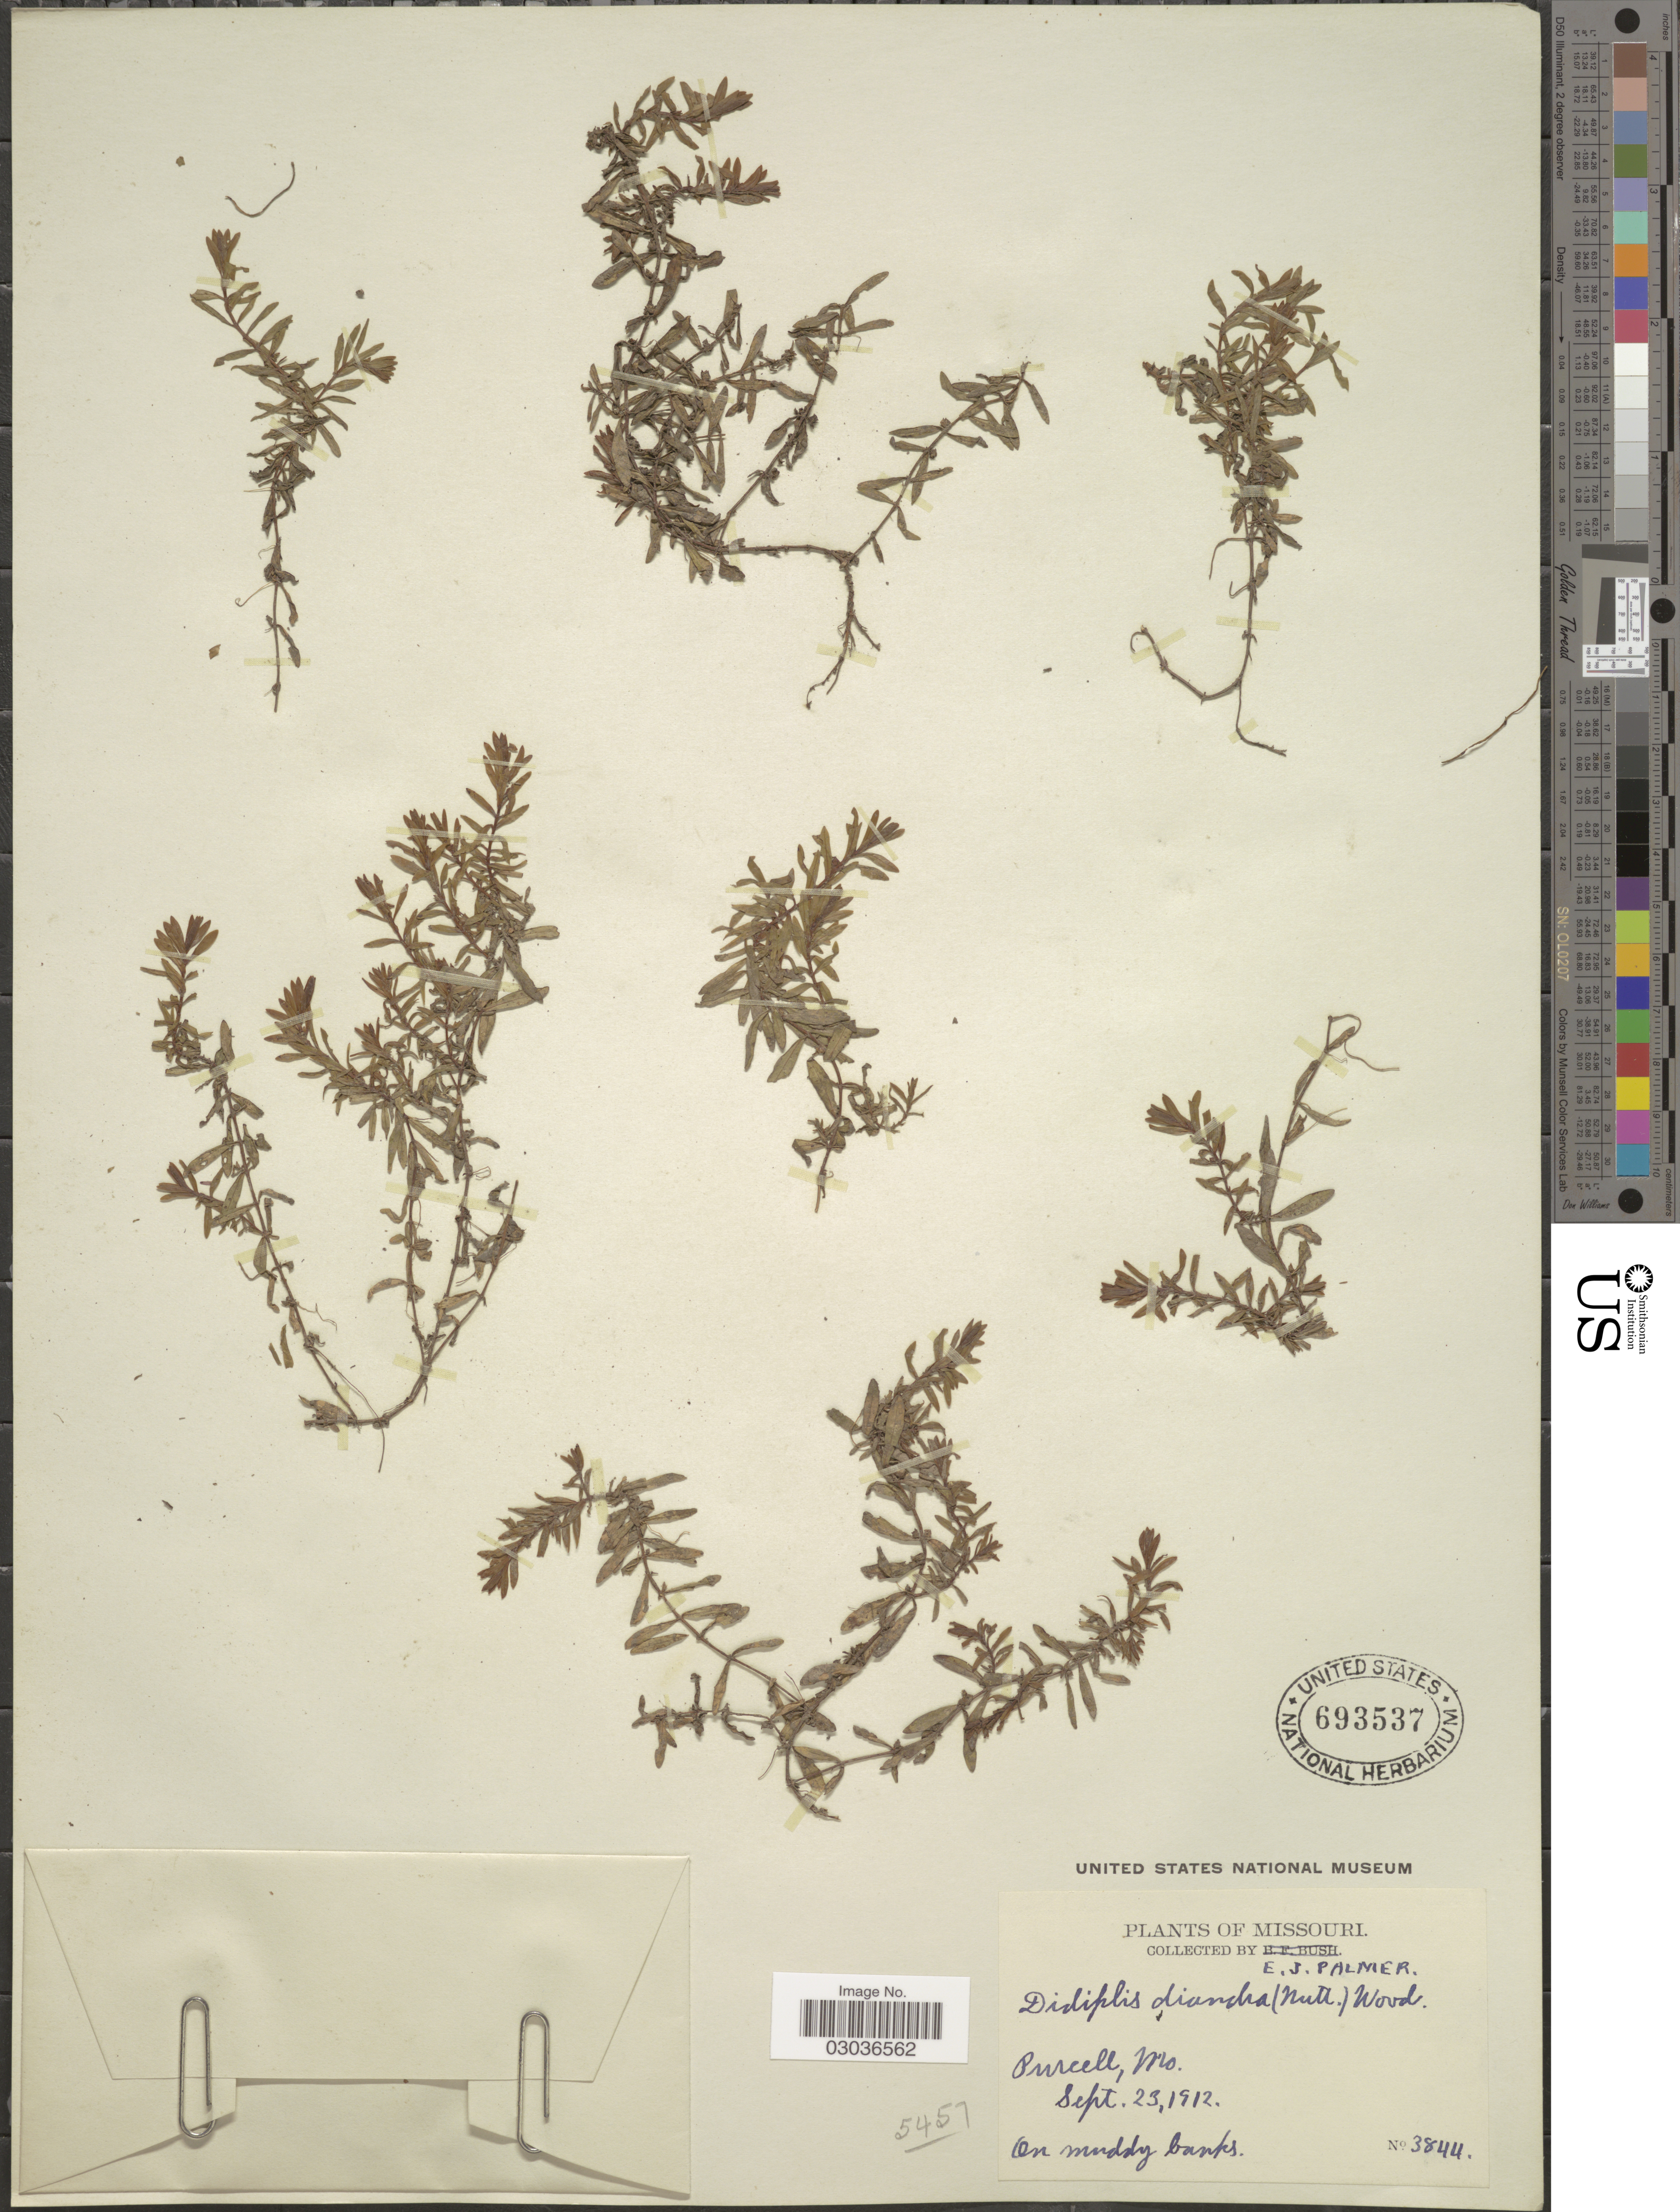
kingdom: Plantae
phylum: Tracheophyta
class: Magnoliopsida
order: Myrtales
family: Lythraceae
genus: Didiplis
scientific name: Didiplis diandra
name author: (Nutt. ex DC.) Alph. Wood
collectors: E. J. Palmer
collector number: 3844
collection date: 1912-09-23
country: United States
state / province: Missouri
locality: Purcell.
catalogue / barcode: US 693537